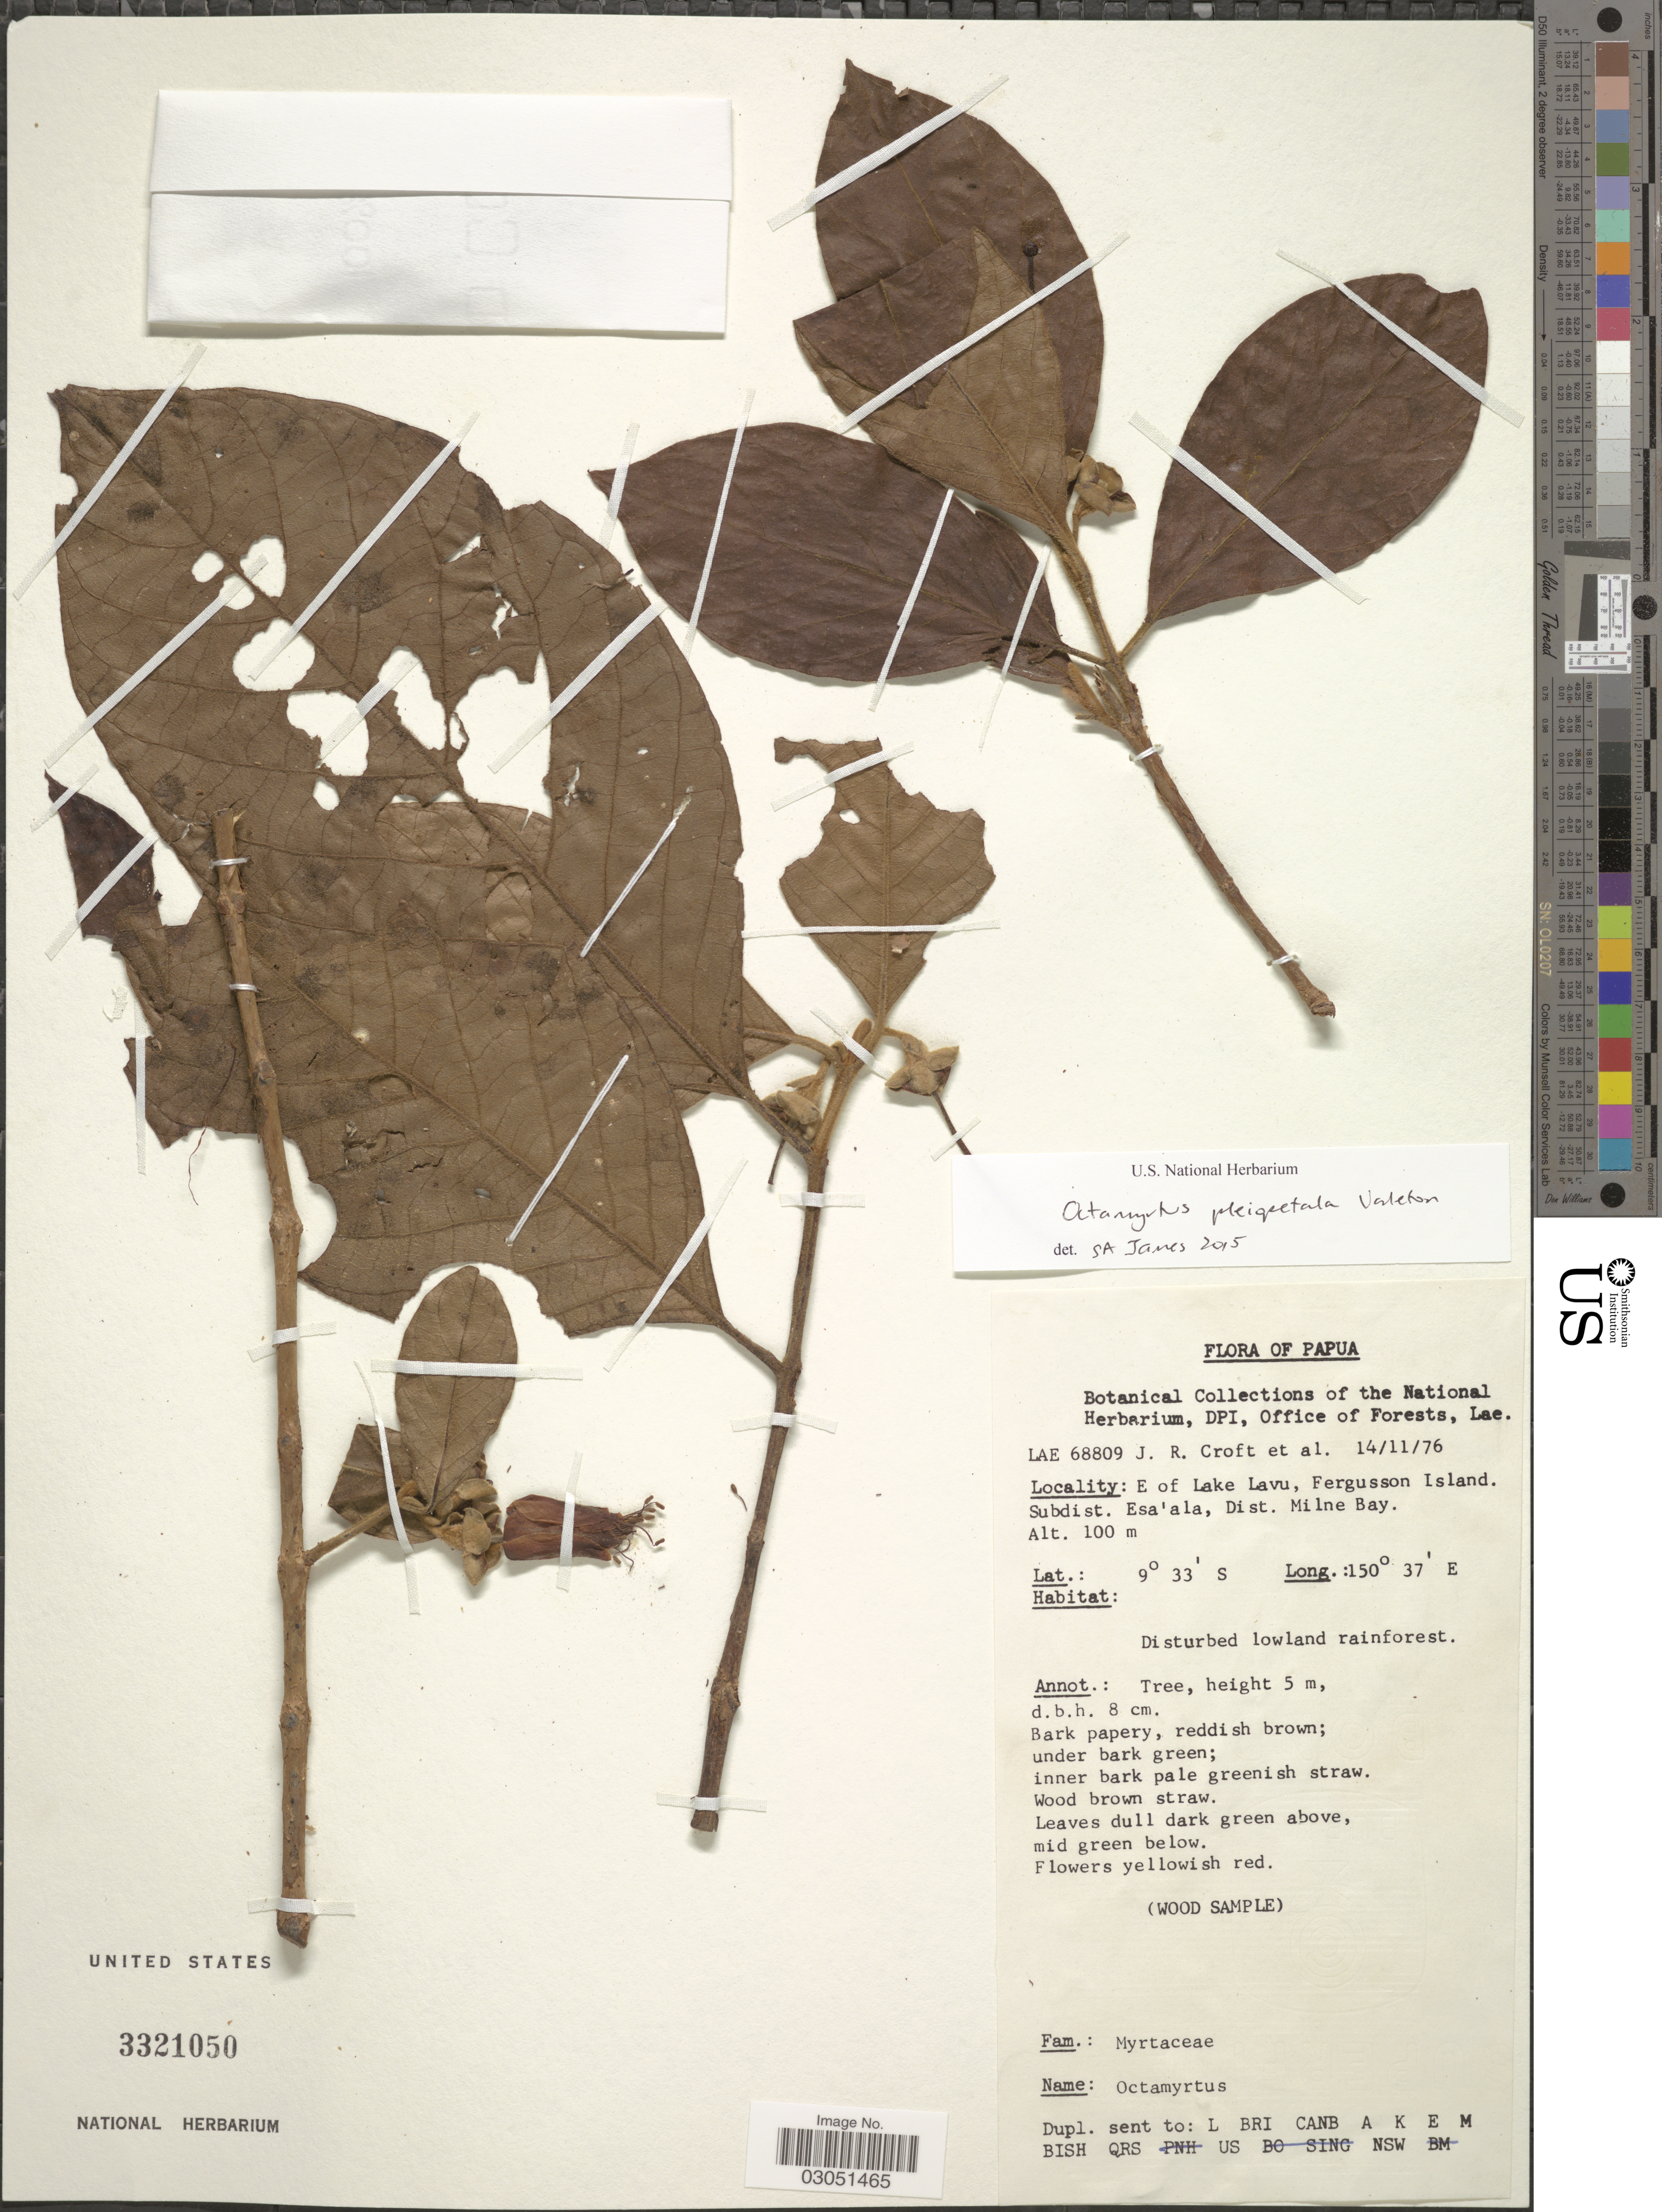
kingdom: Plantae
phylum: Tracheophyta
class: Magnoliopsida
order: Myrtales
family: Myrtaceae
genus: Octamyrtus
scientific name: Octamyrtus pleiopetala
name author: Diels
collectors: J. R. Croft & et al.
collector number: LAE68809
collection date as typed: Transcribed d/m/y: 14/11/76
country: Papua New Guinea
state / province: Milne Bay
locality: Papua, E of Lake Lavu, Fergusson Island. Subdist. Esa'ala, Dist. Milne Bay.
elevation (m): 100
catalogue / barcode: US 3321050